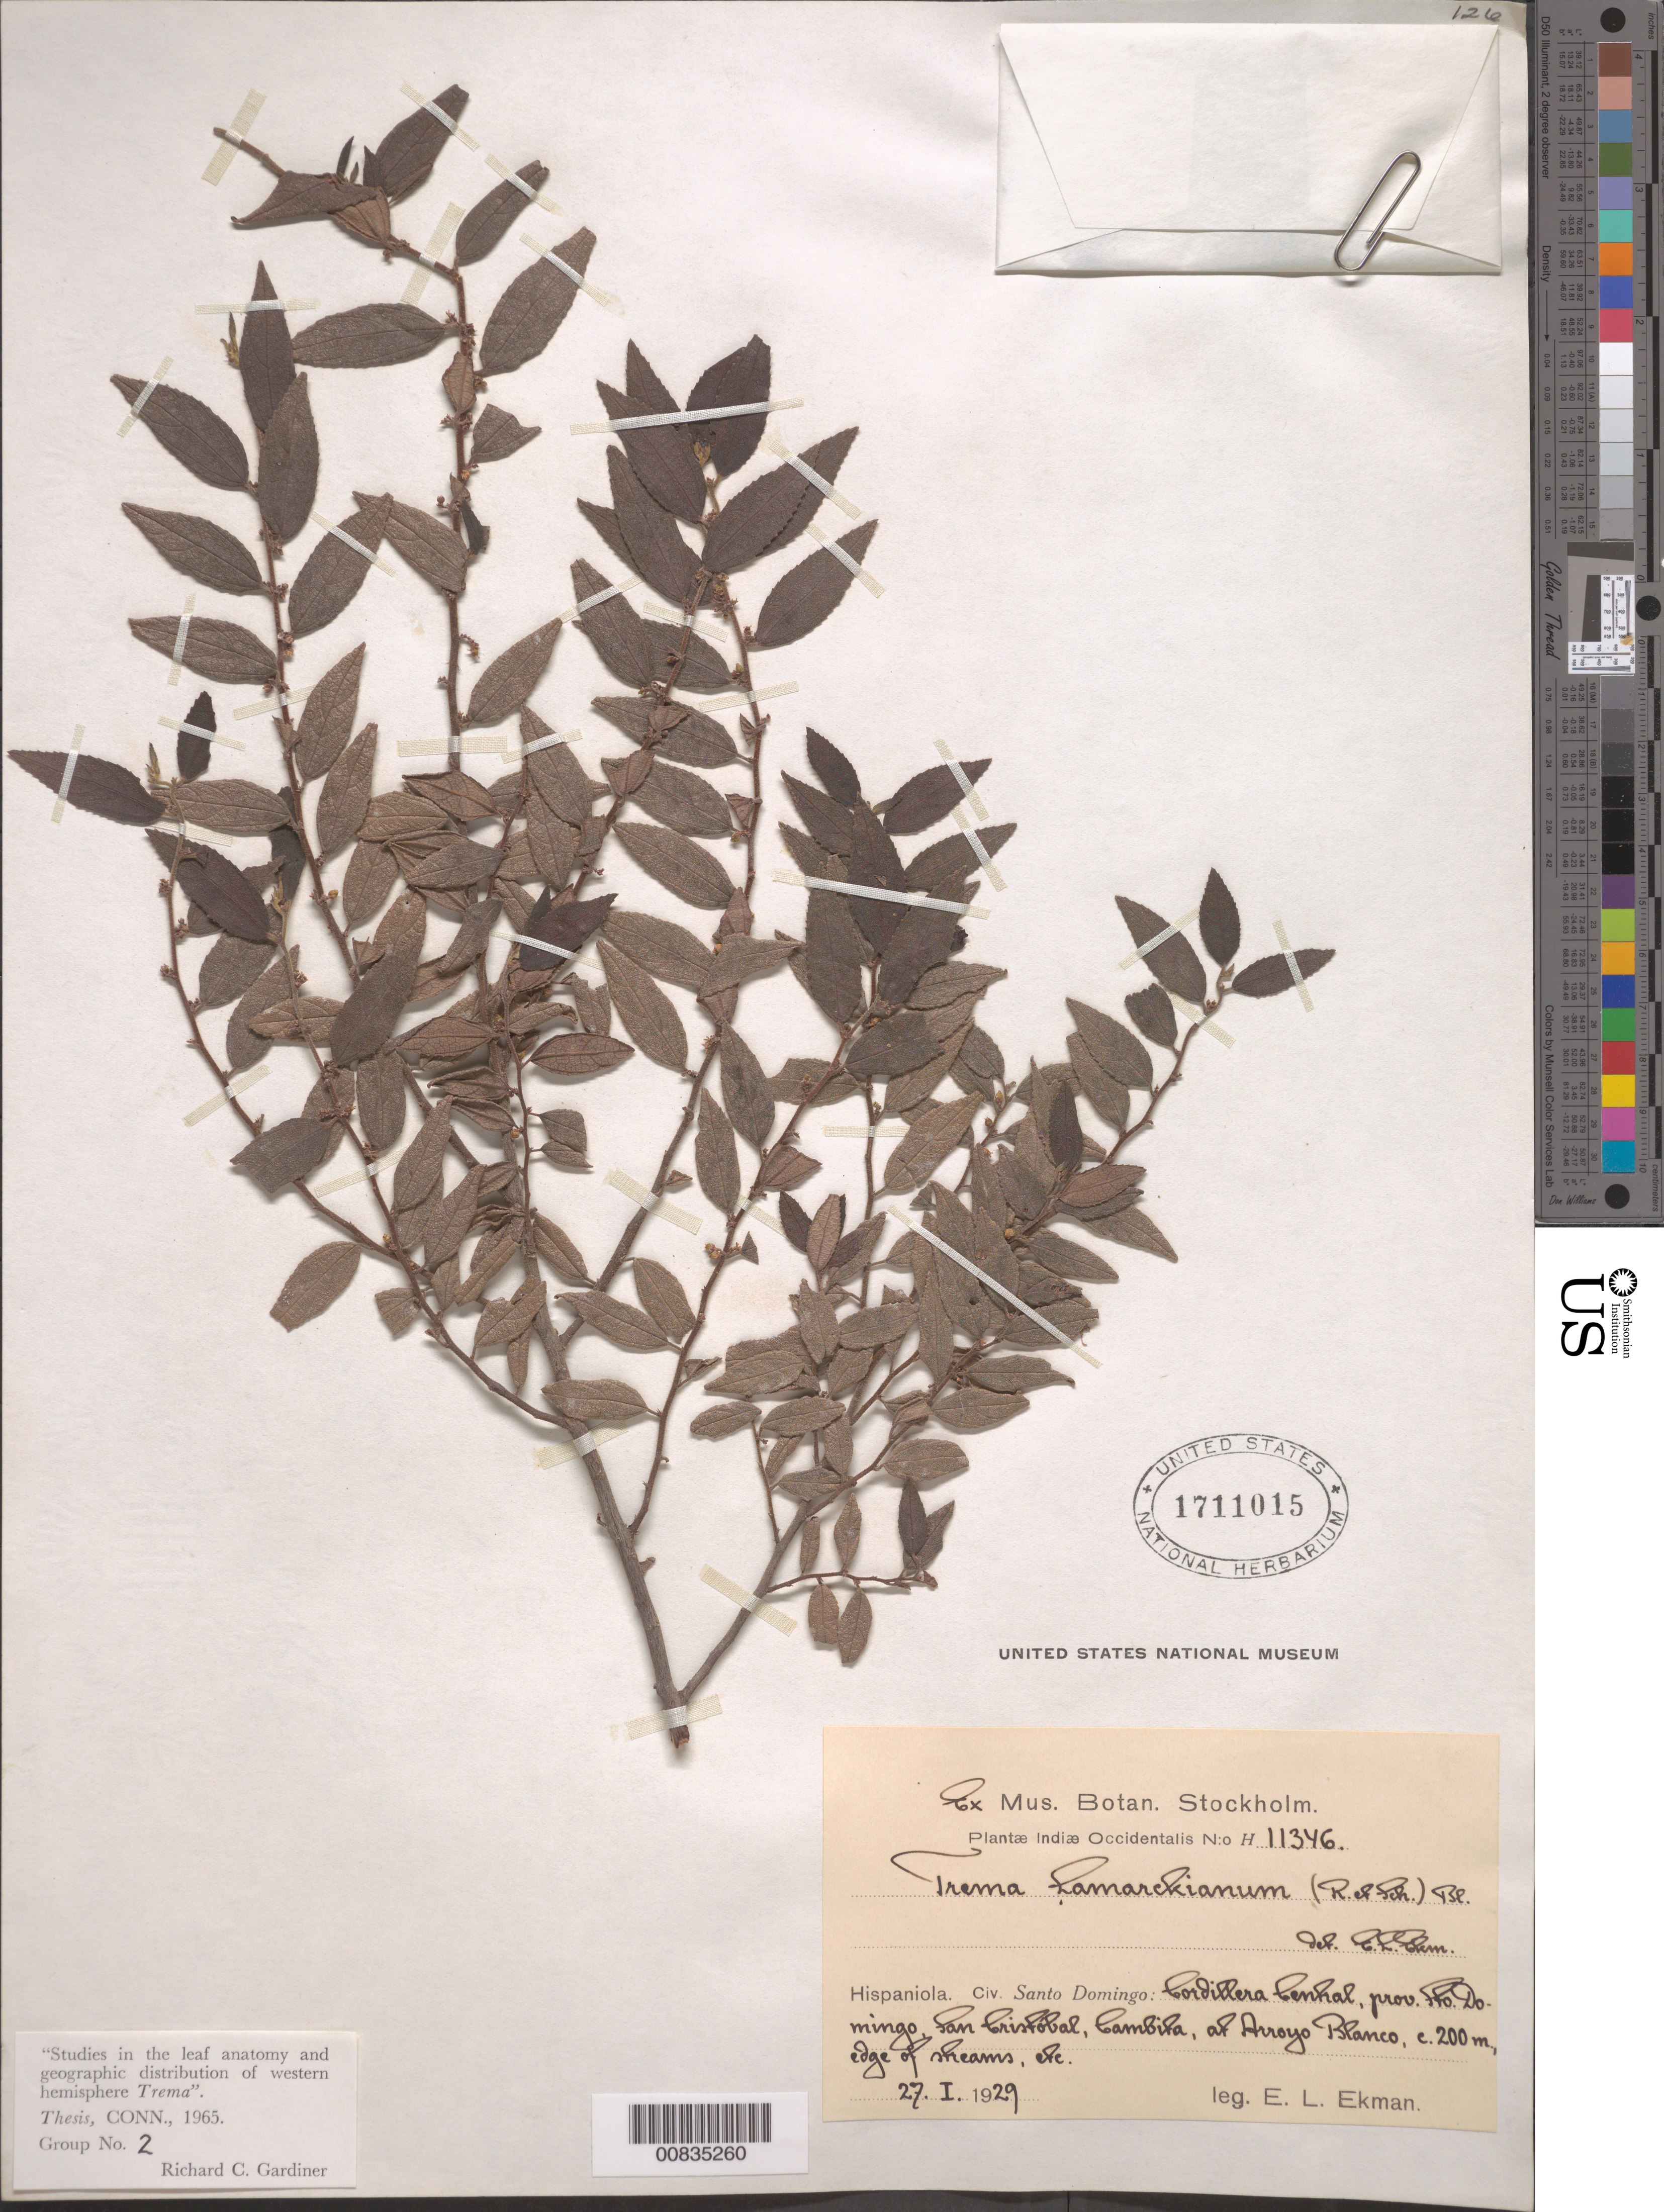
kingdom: Plantae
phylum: Tracheophyta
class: Magnoliopsida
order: Rosales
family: Cannabaceae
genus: Trema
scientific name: Trema lamarckianum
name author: (Schult.) Blume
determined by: Ekman, E. L.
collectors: E. L. Ekman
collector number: H 11346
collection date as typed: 27 Jan 1929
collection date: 1929-01-27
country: Dominican Republic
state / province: Distrito Nacional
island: Hispaniola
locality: Cordillera Central, prov.Sto. Domingo (obsolete), San Cristóbal, Cambita, at Arroyo Blanco.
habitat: Edge of streams, etc.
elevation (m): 200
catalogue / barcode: US 1711015